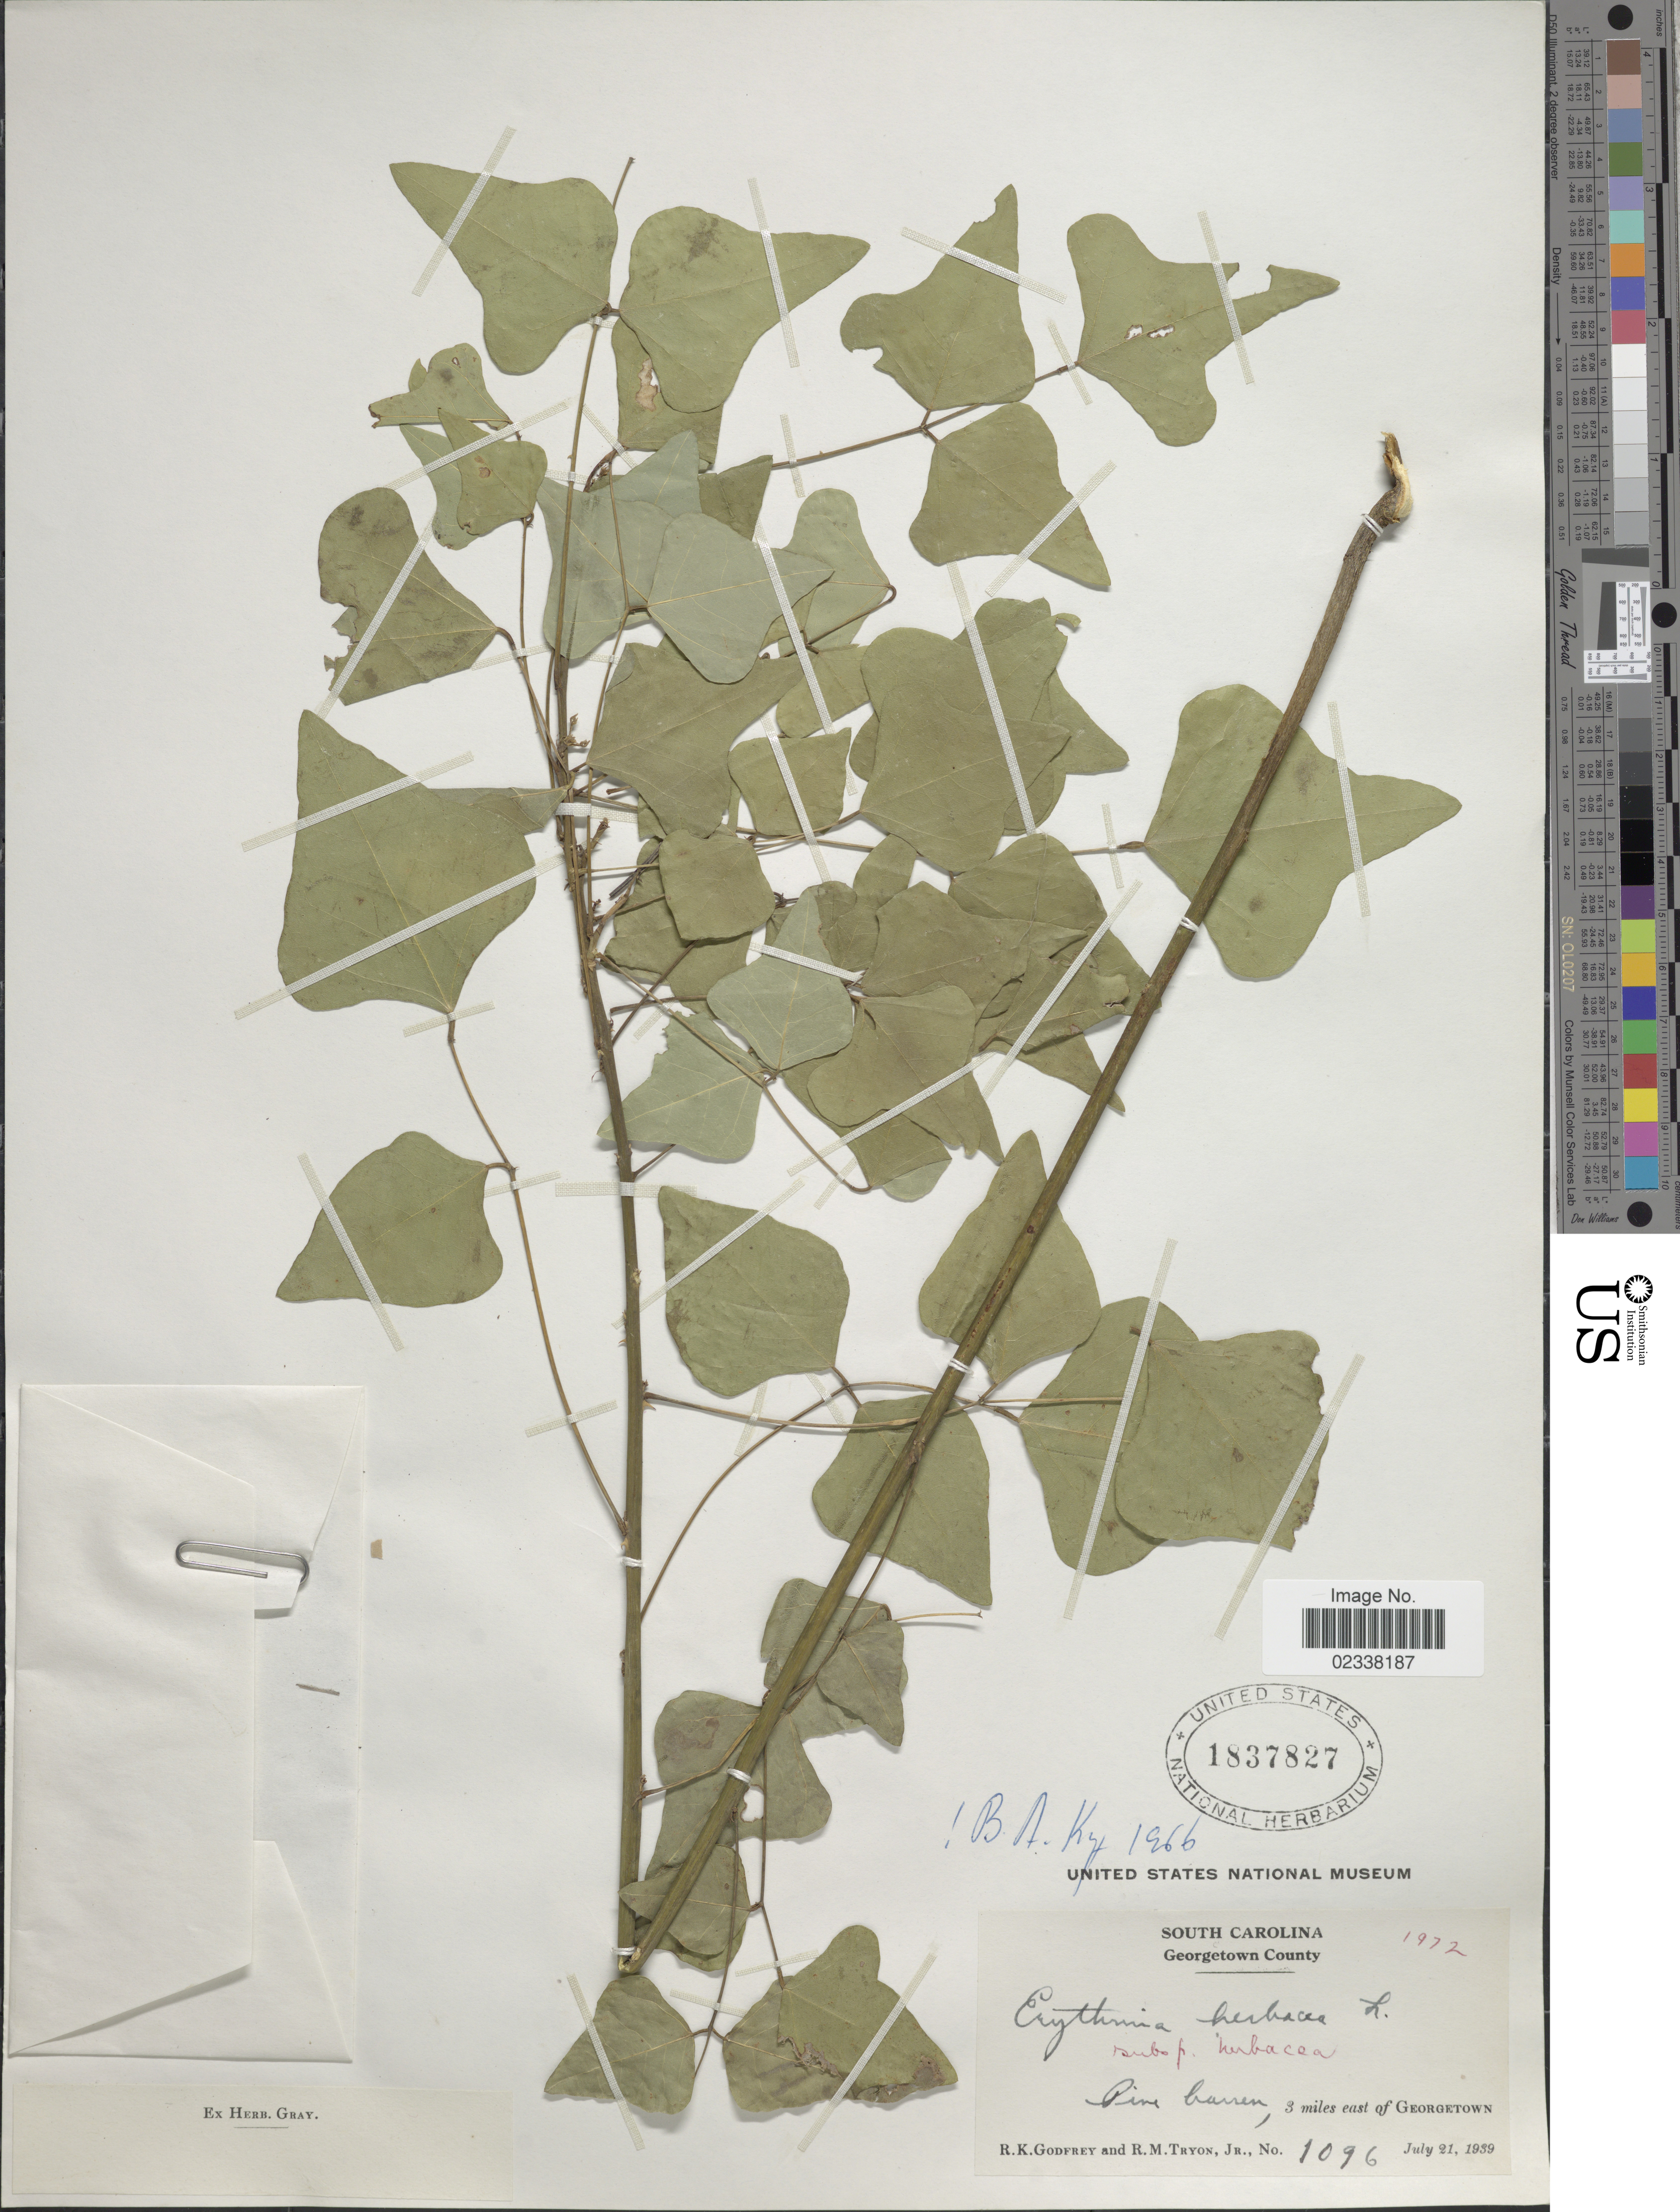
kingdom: Plantae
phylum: Tracheophyta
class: Magnoliopsida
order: Fabales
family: Fabaceae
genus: Erythrina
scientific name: Erythrina herbacea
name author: L.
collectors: R. K. Godfrey & R. M. Tryon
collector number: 1096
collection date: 1939-07-21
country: United States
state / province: South Carolina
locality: Georgetown County. 3 miles east of Georgetown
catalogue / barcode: US 1837827